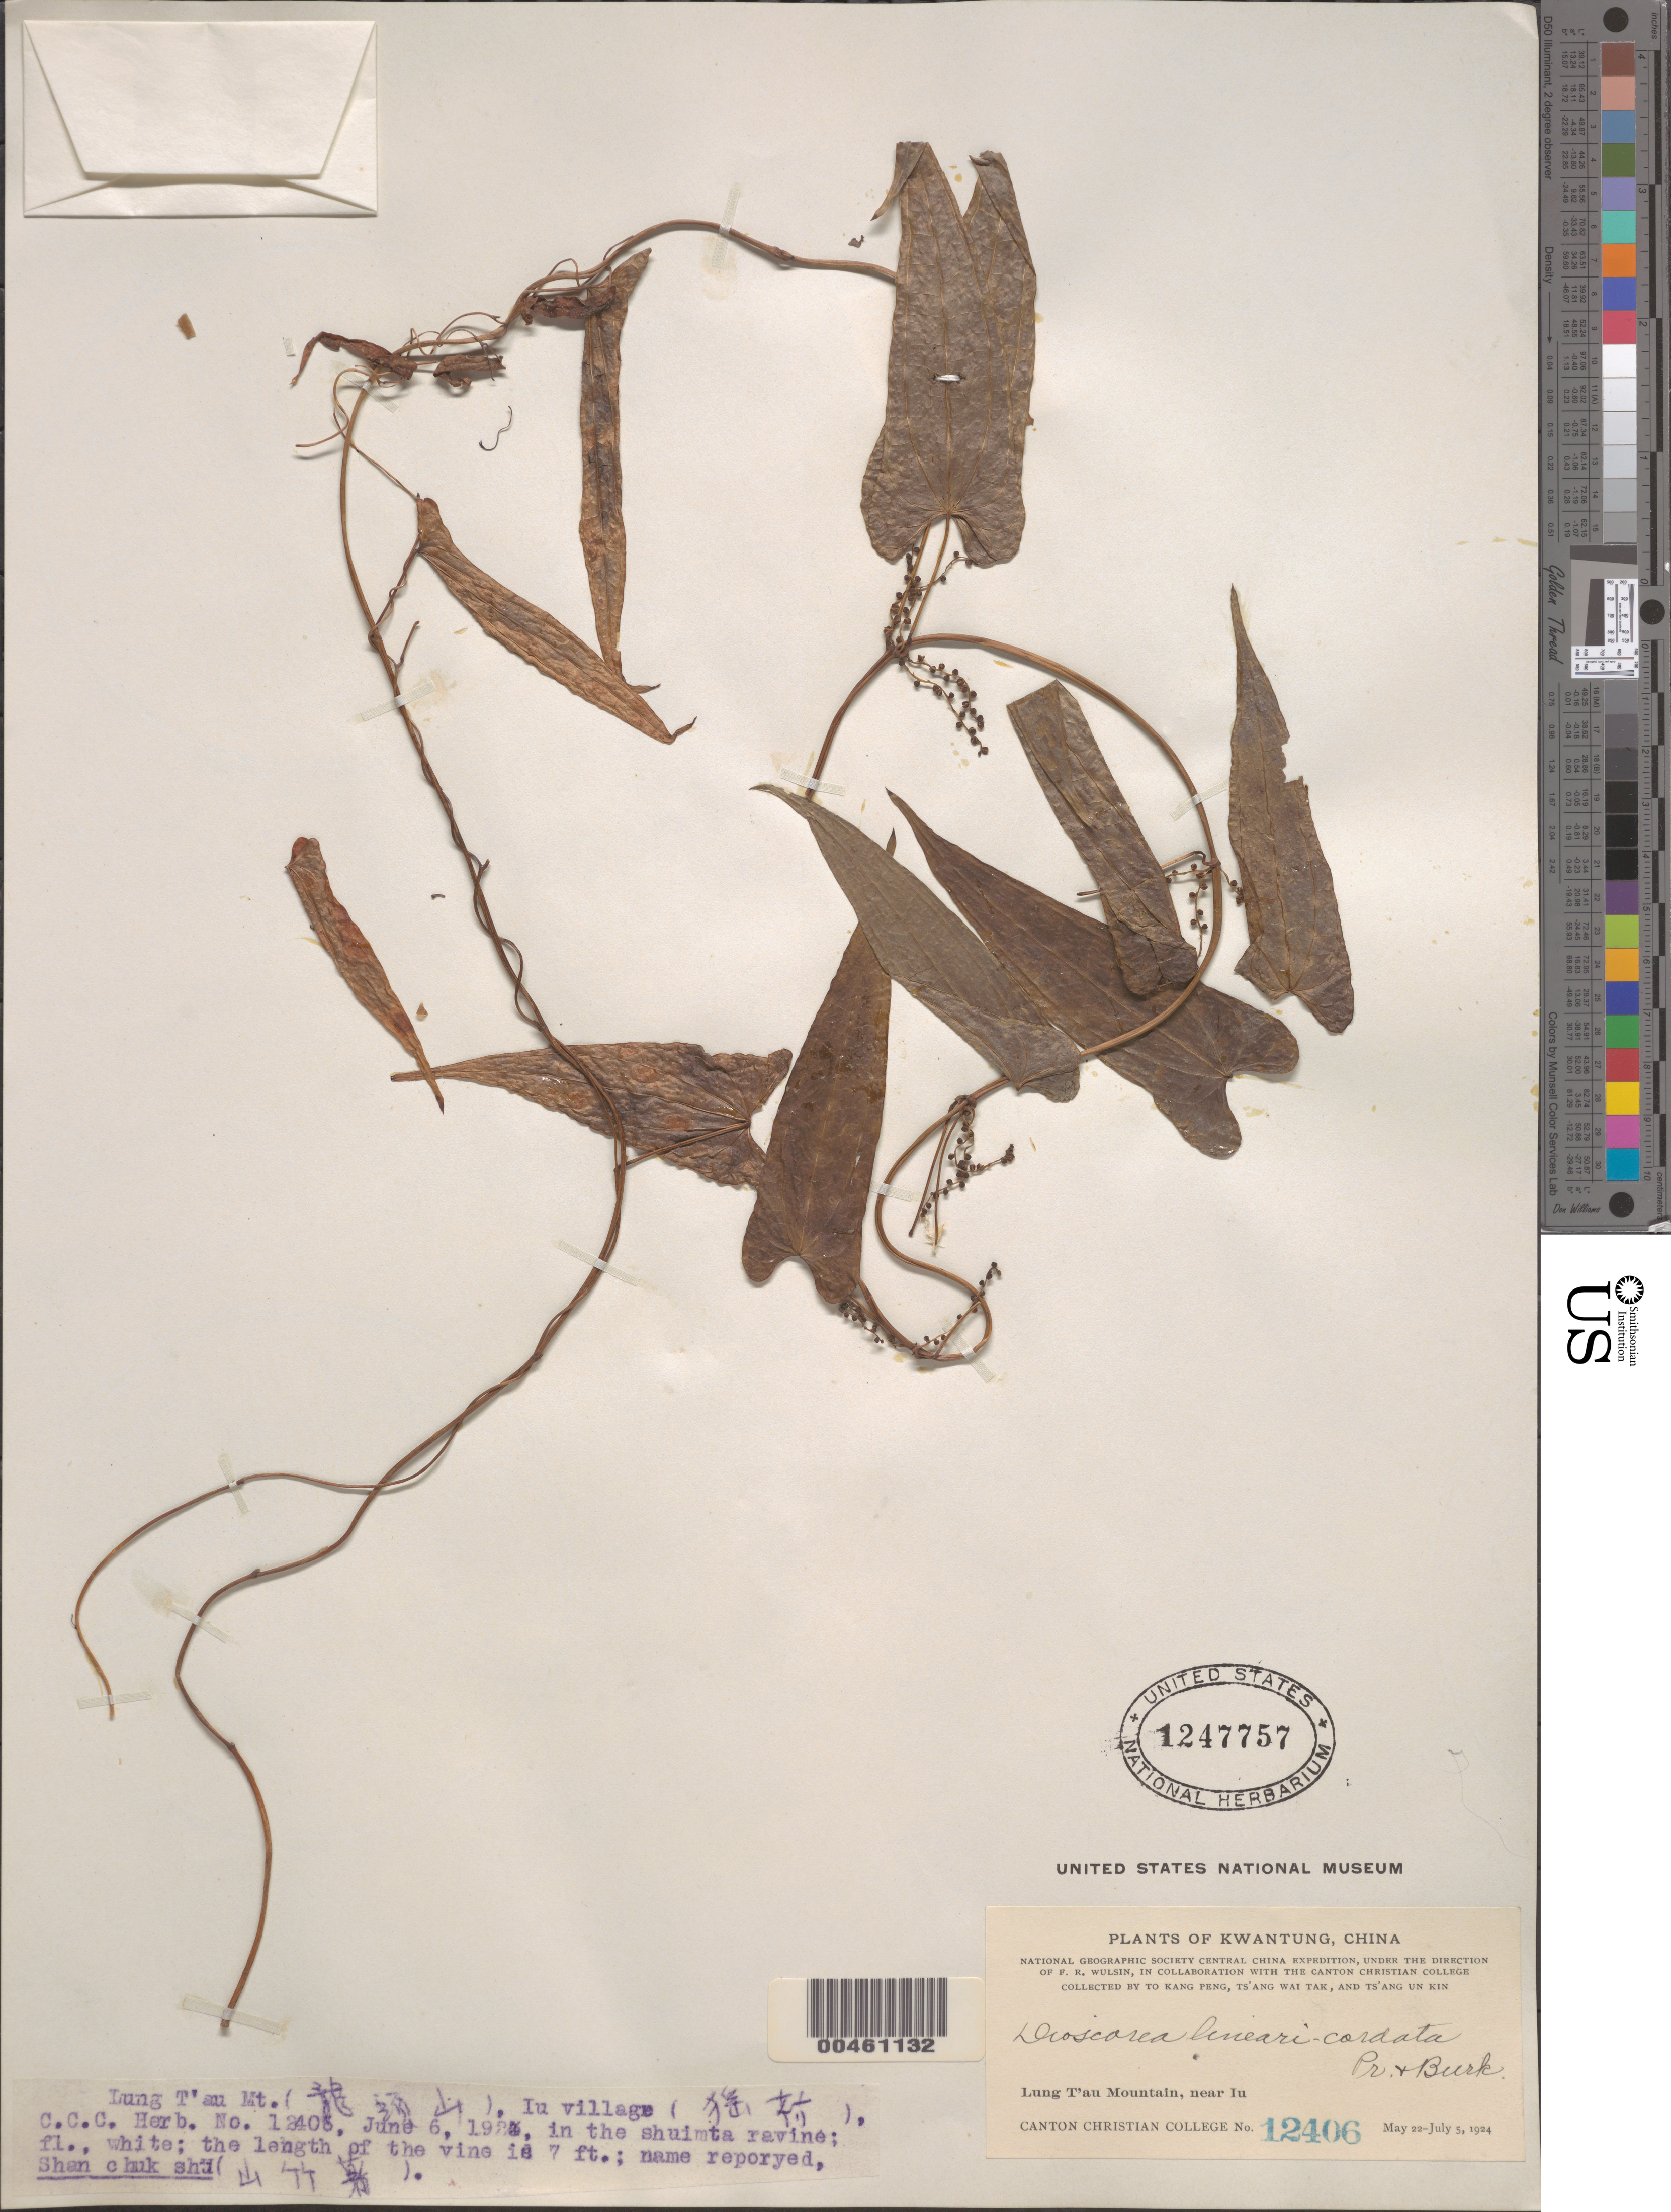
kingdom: Plantae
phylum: Tracheophyta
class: Liliopsida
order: Dioscoreales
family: Dioscoreaceae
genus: Dioscorea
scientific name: Dioscorea lineari-cordata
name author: Prain & Burkill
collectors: Kang Peng To, W. T. Tsang & U. K. Tsang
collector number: Herb. No. 12406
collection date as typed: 06 Jun 1924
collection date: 1924-06-06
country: China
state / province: Guangdong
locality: Lung T'au Mountain, near Iu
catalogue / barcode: US 1247757